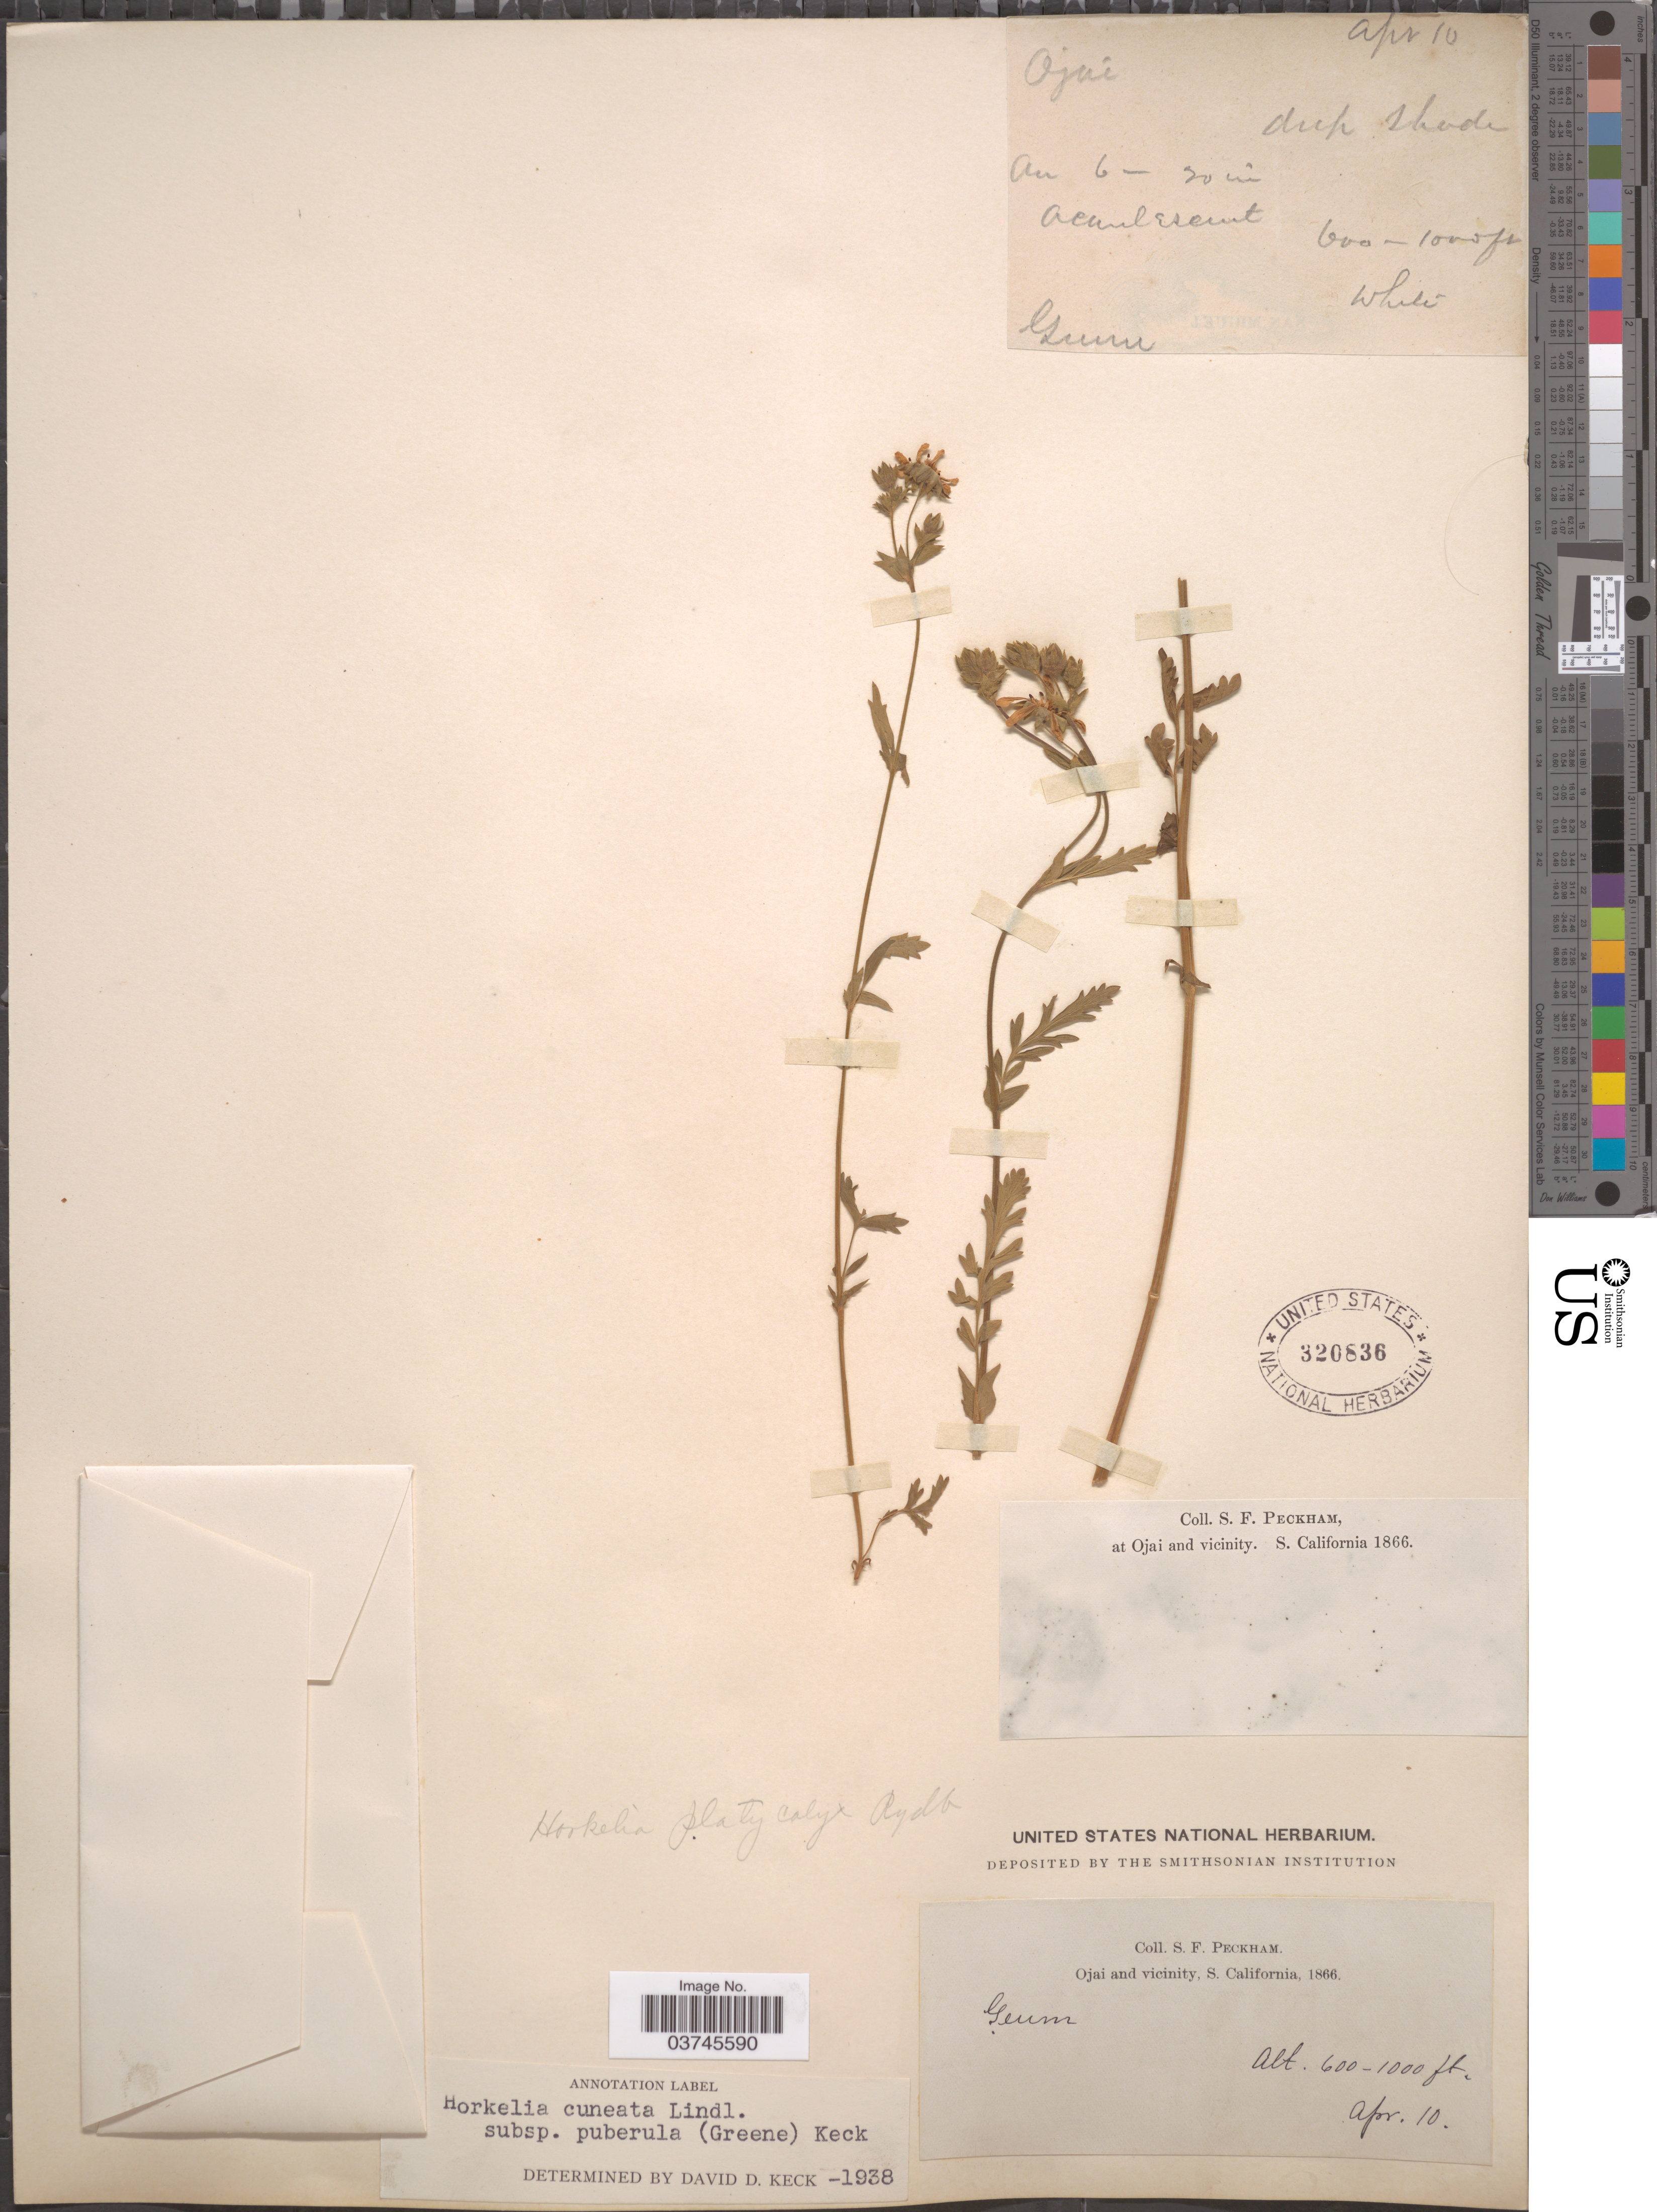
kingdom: Plantae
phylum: Tracheophyta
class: Magnoliopsida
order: Rosales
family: Rosaceae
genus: Potentilla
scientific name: Potentilla lindleyi var. puberula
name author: (Rydb.) Jeps.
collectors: S. Peckham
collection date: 1866-04-10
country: United States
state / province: California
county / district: Ventura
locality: Ojai and vicinity, S. California.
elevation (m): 183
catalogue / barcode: US 320836